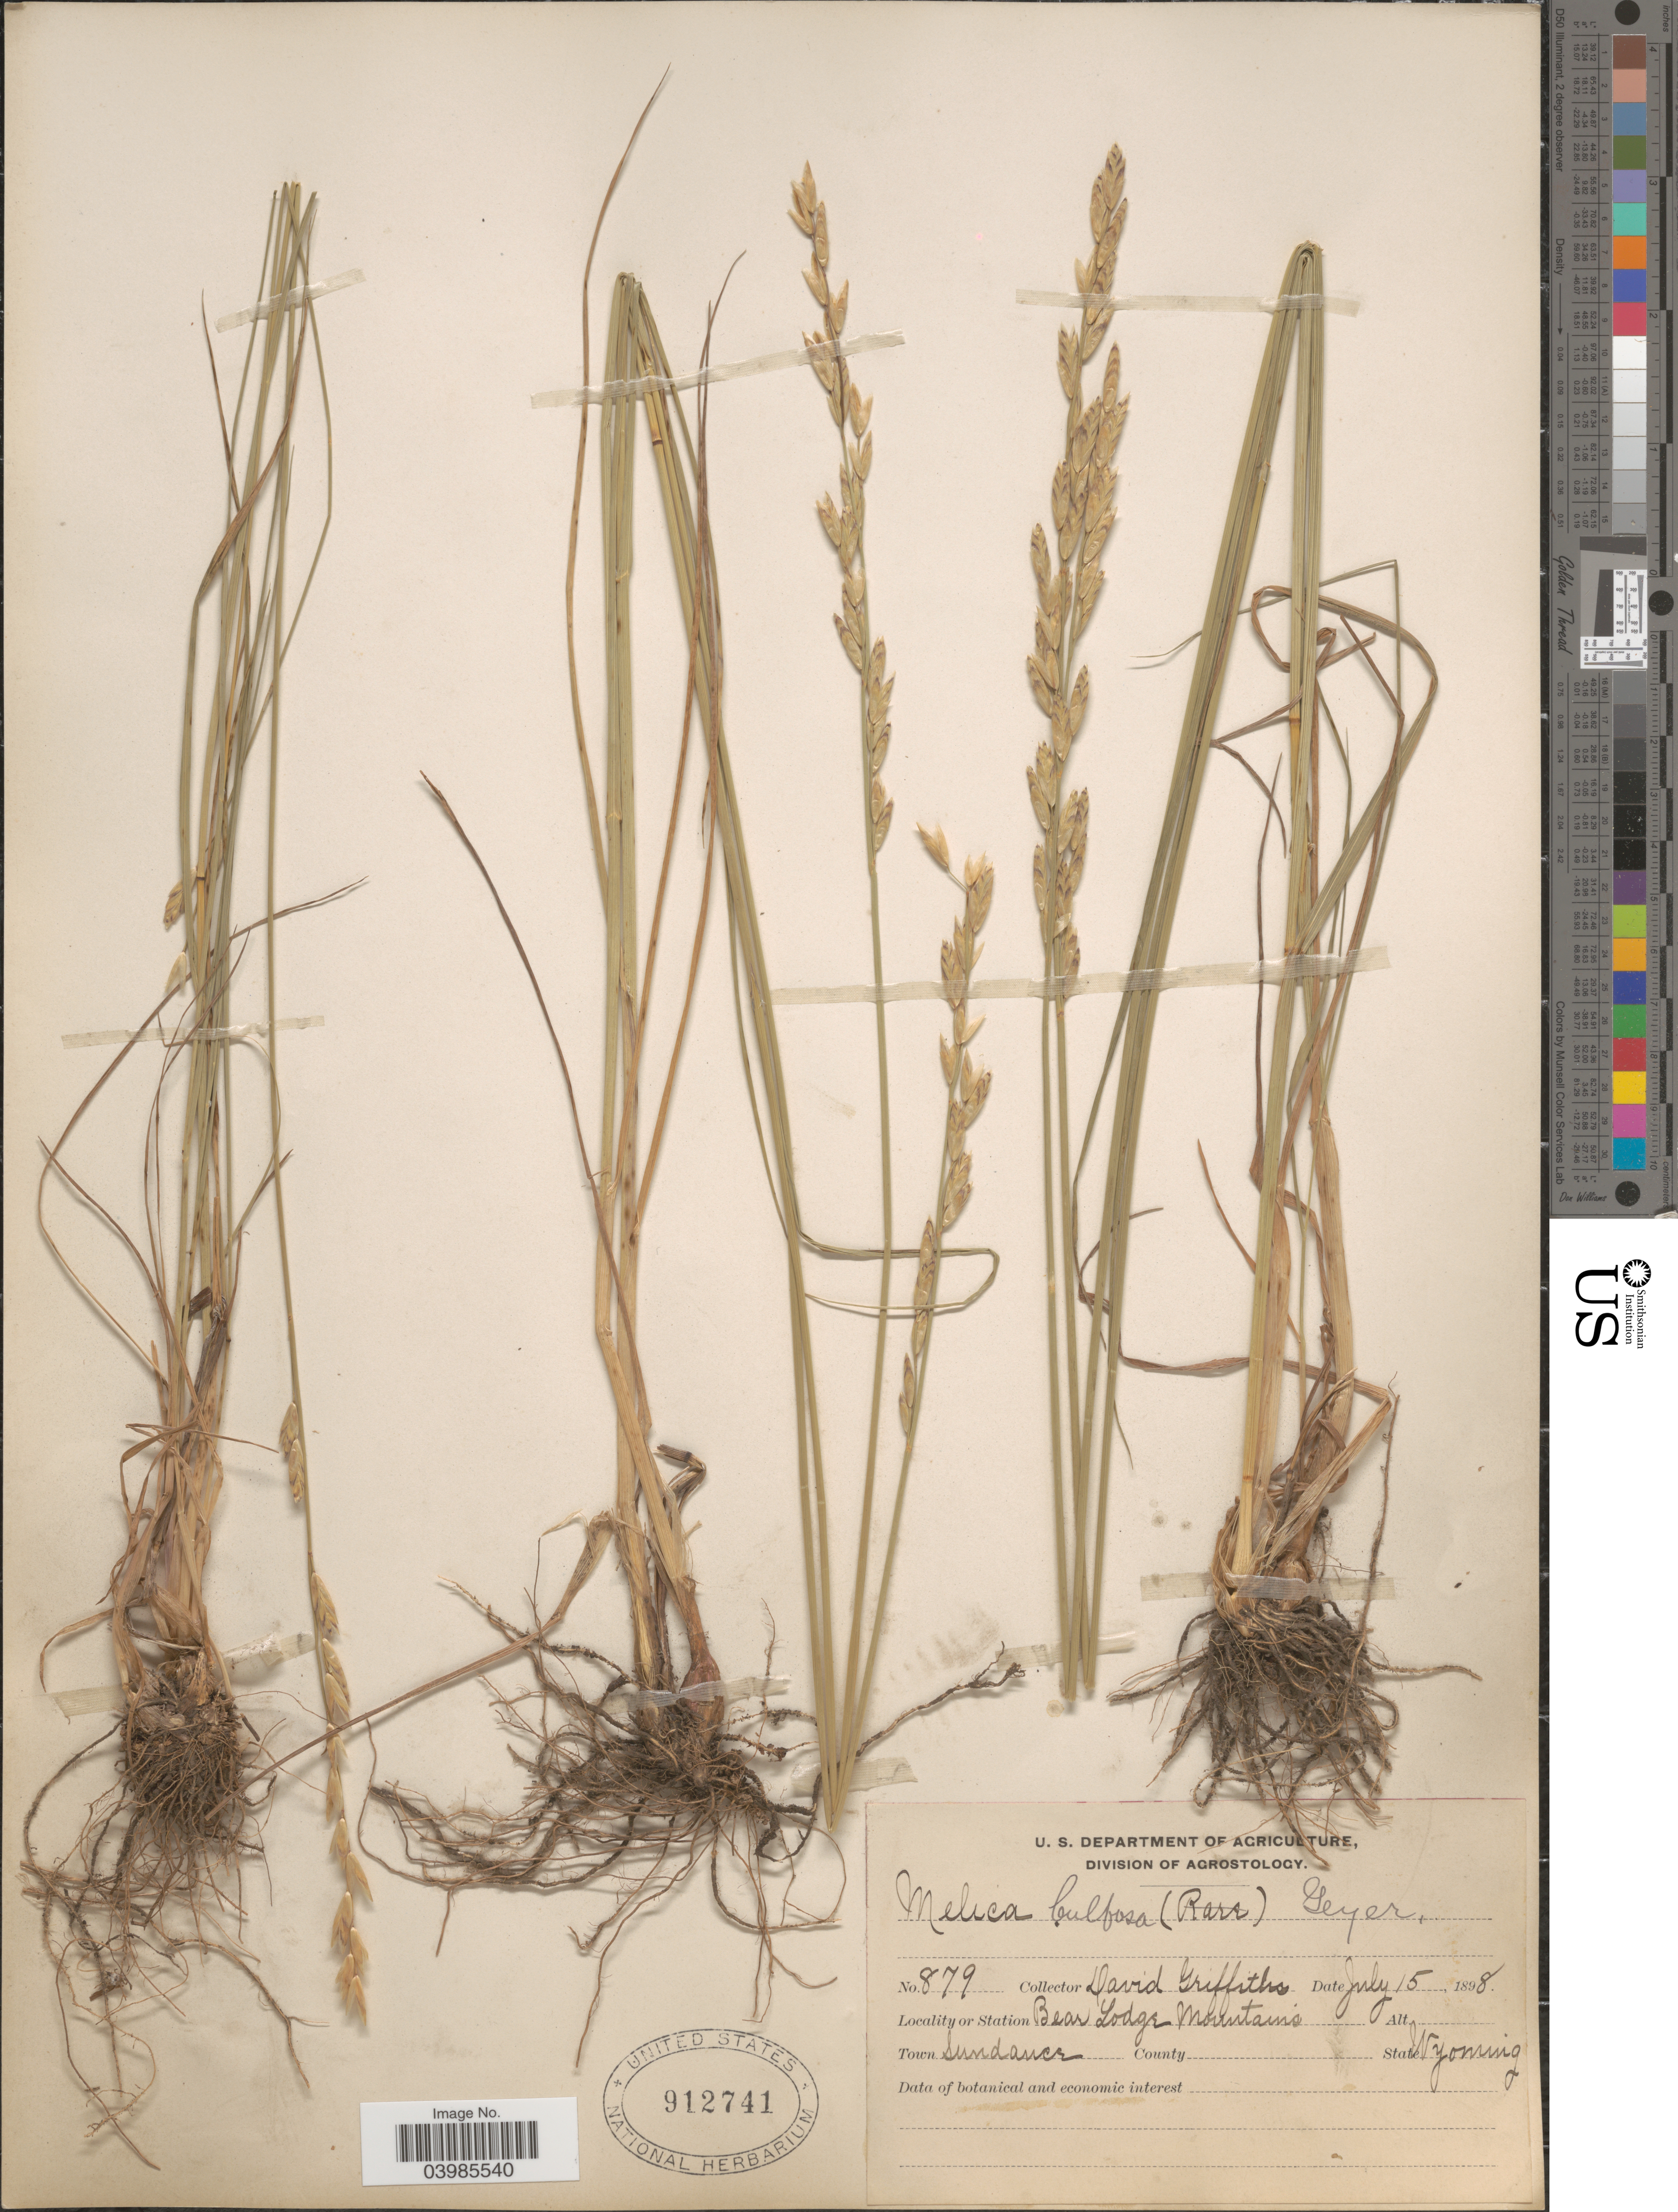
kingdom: Plantae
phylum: Tracheophyta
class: Liliopsida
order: Poales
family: Poaceae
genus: Melica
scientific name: Melica bulbosa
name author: Geyer ex Porter & J.M. Coult.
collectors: D. Griffiths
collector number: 879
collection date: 1898-07-15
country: United States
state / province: Wyoming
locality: Station Bear Lodge Mountains. Town Sundance.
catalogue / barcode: US 912741